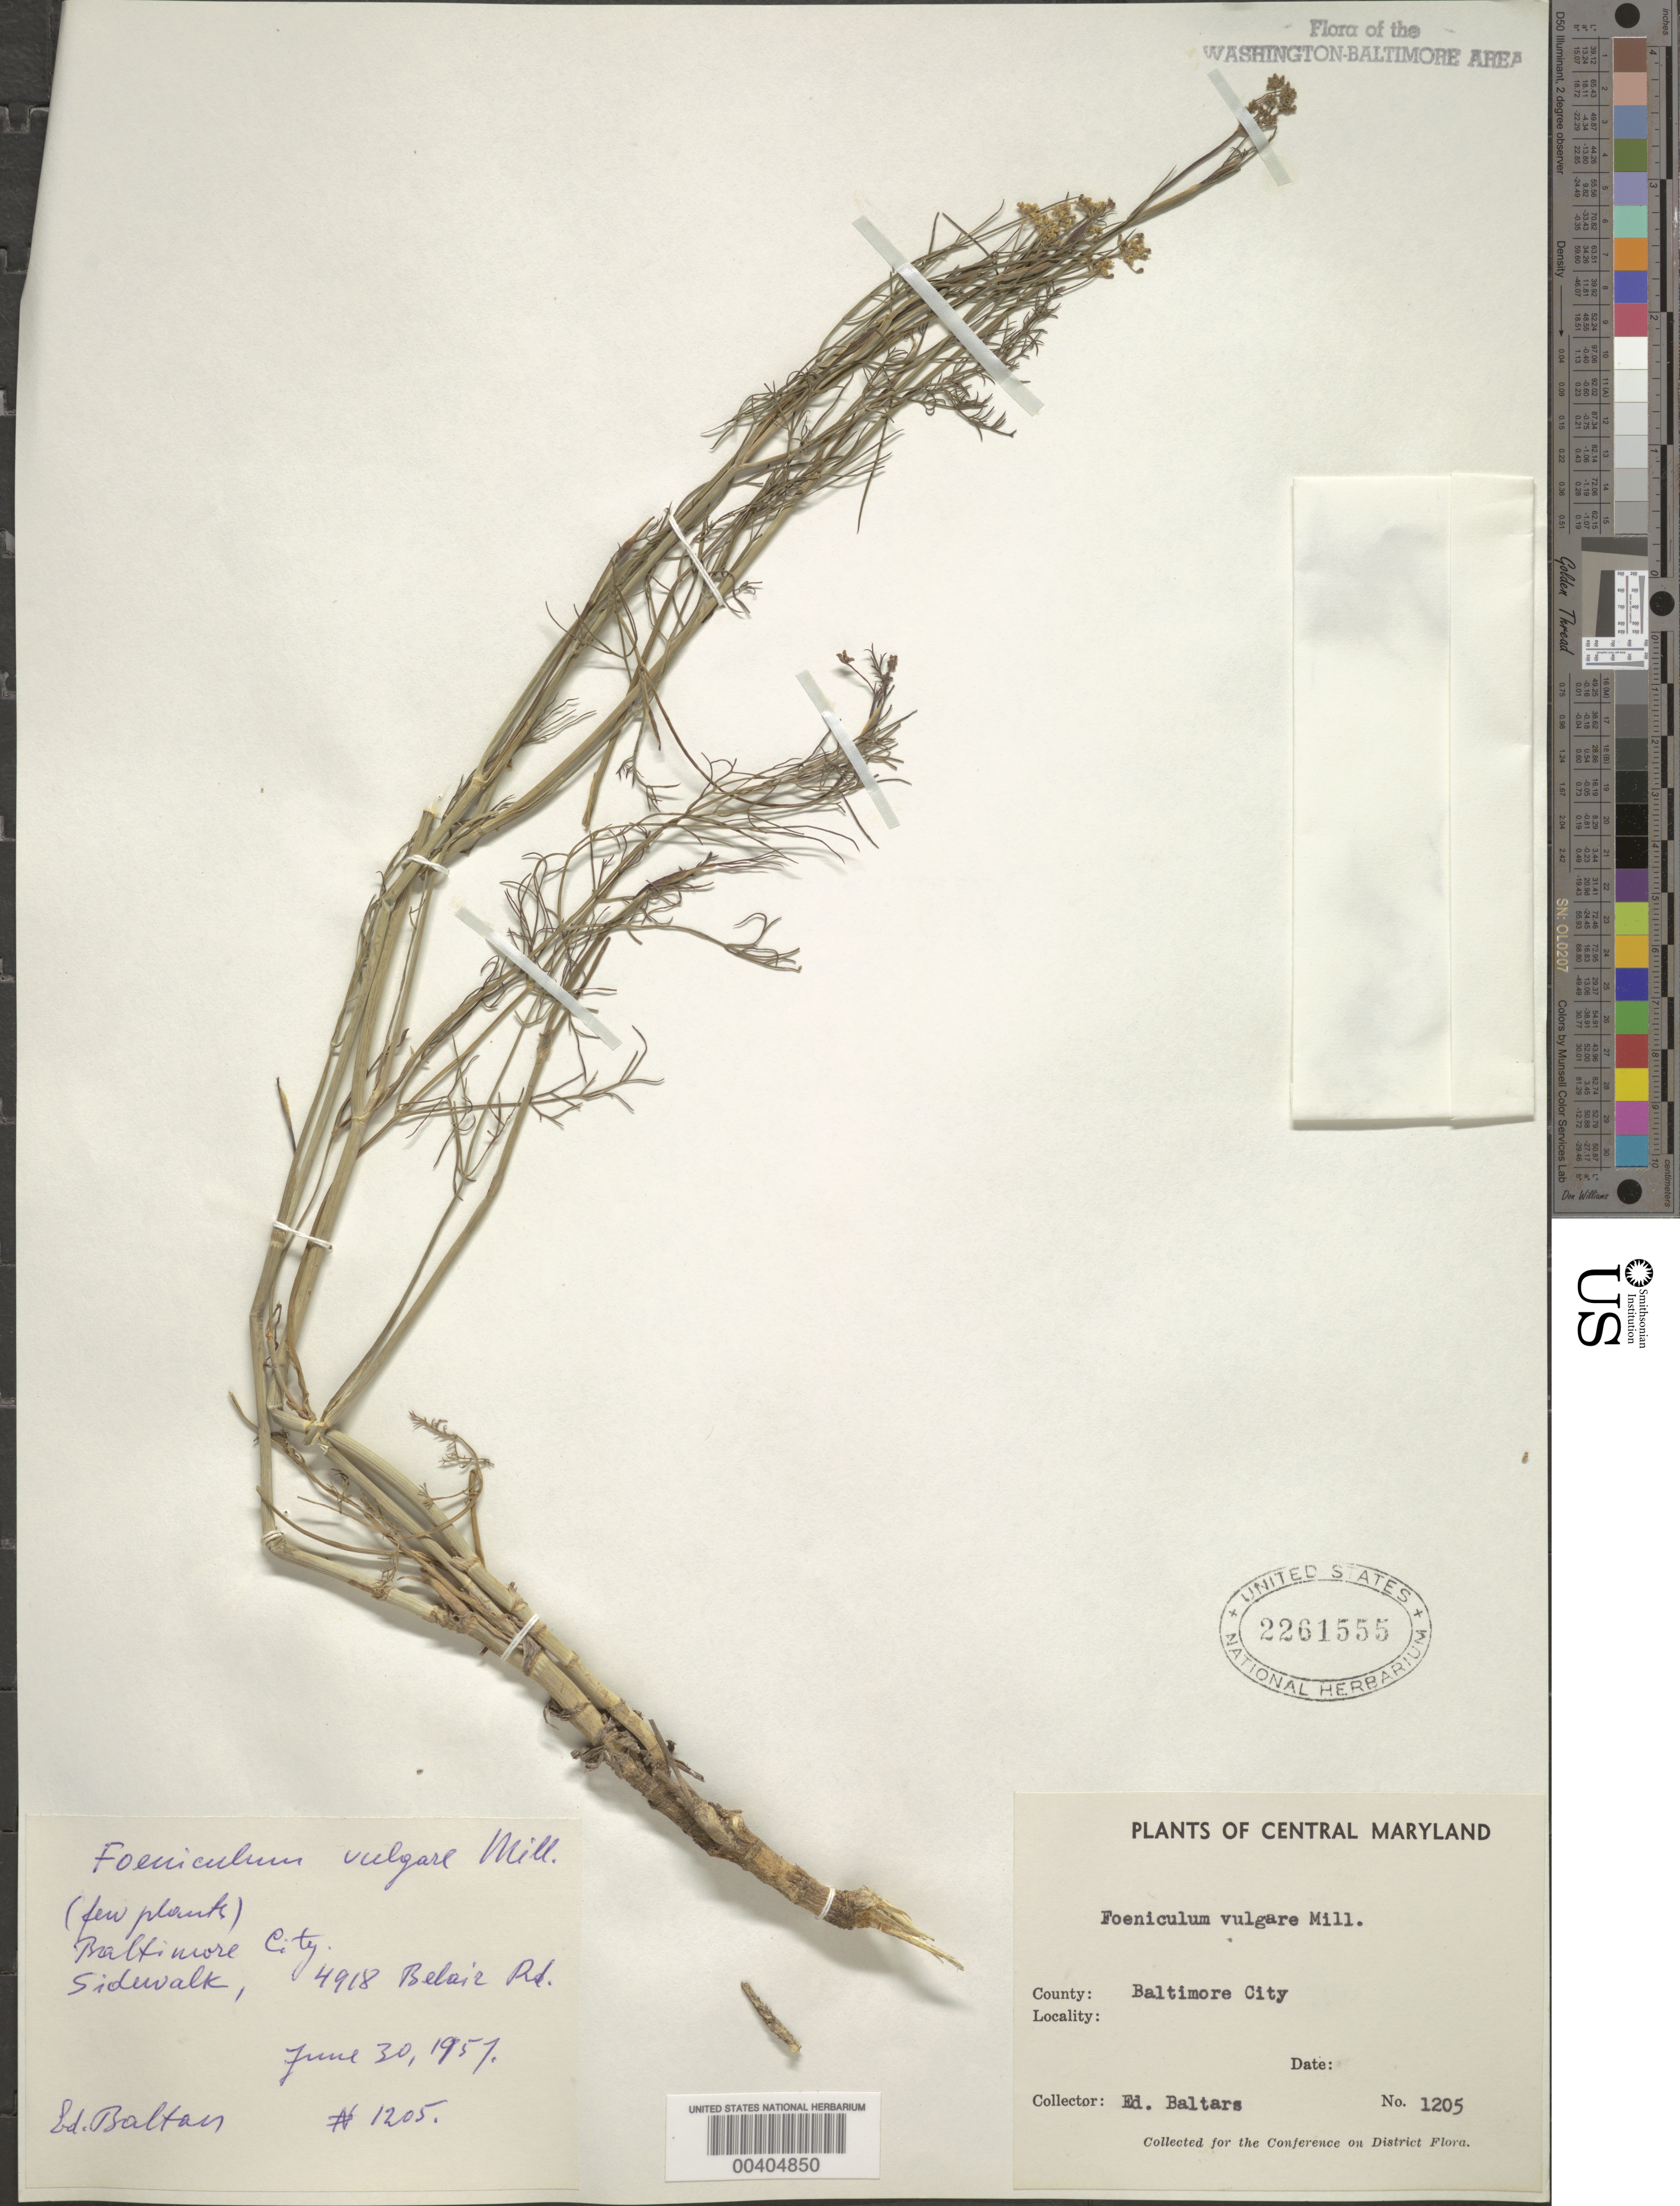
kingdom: Plantae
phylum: Tracheophyta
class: Magnoliopsida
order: Apiales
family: Apiaceae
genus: Foeniculum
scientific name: Foeniculum vulgare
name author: Mill.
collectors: E. Baltars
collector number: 1205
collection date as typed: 30 Jun 1957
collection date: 1957-06-30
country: United States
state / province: Maryland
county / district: City of Baltimore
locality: Baltimore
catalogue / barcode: US 2261555